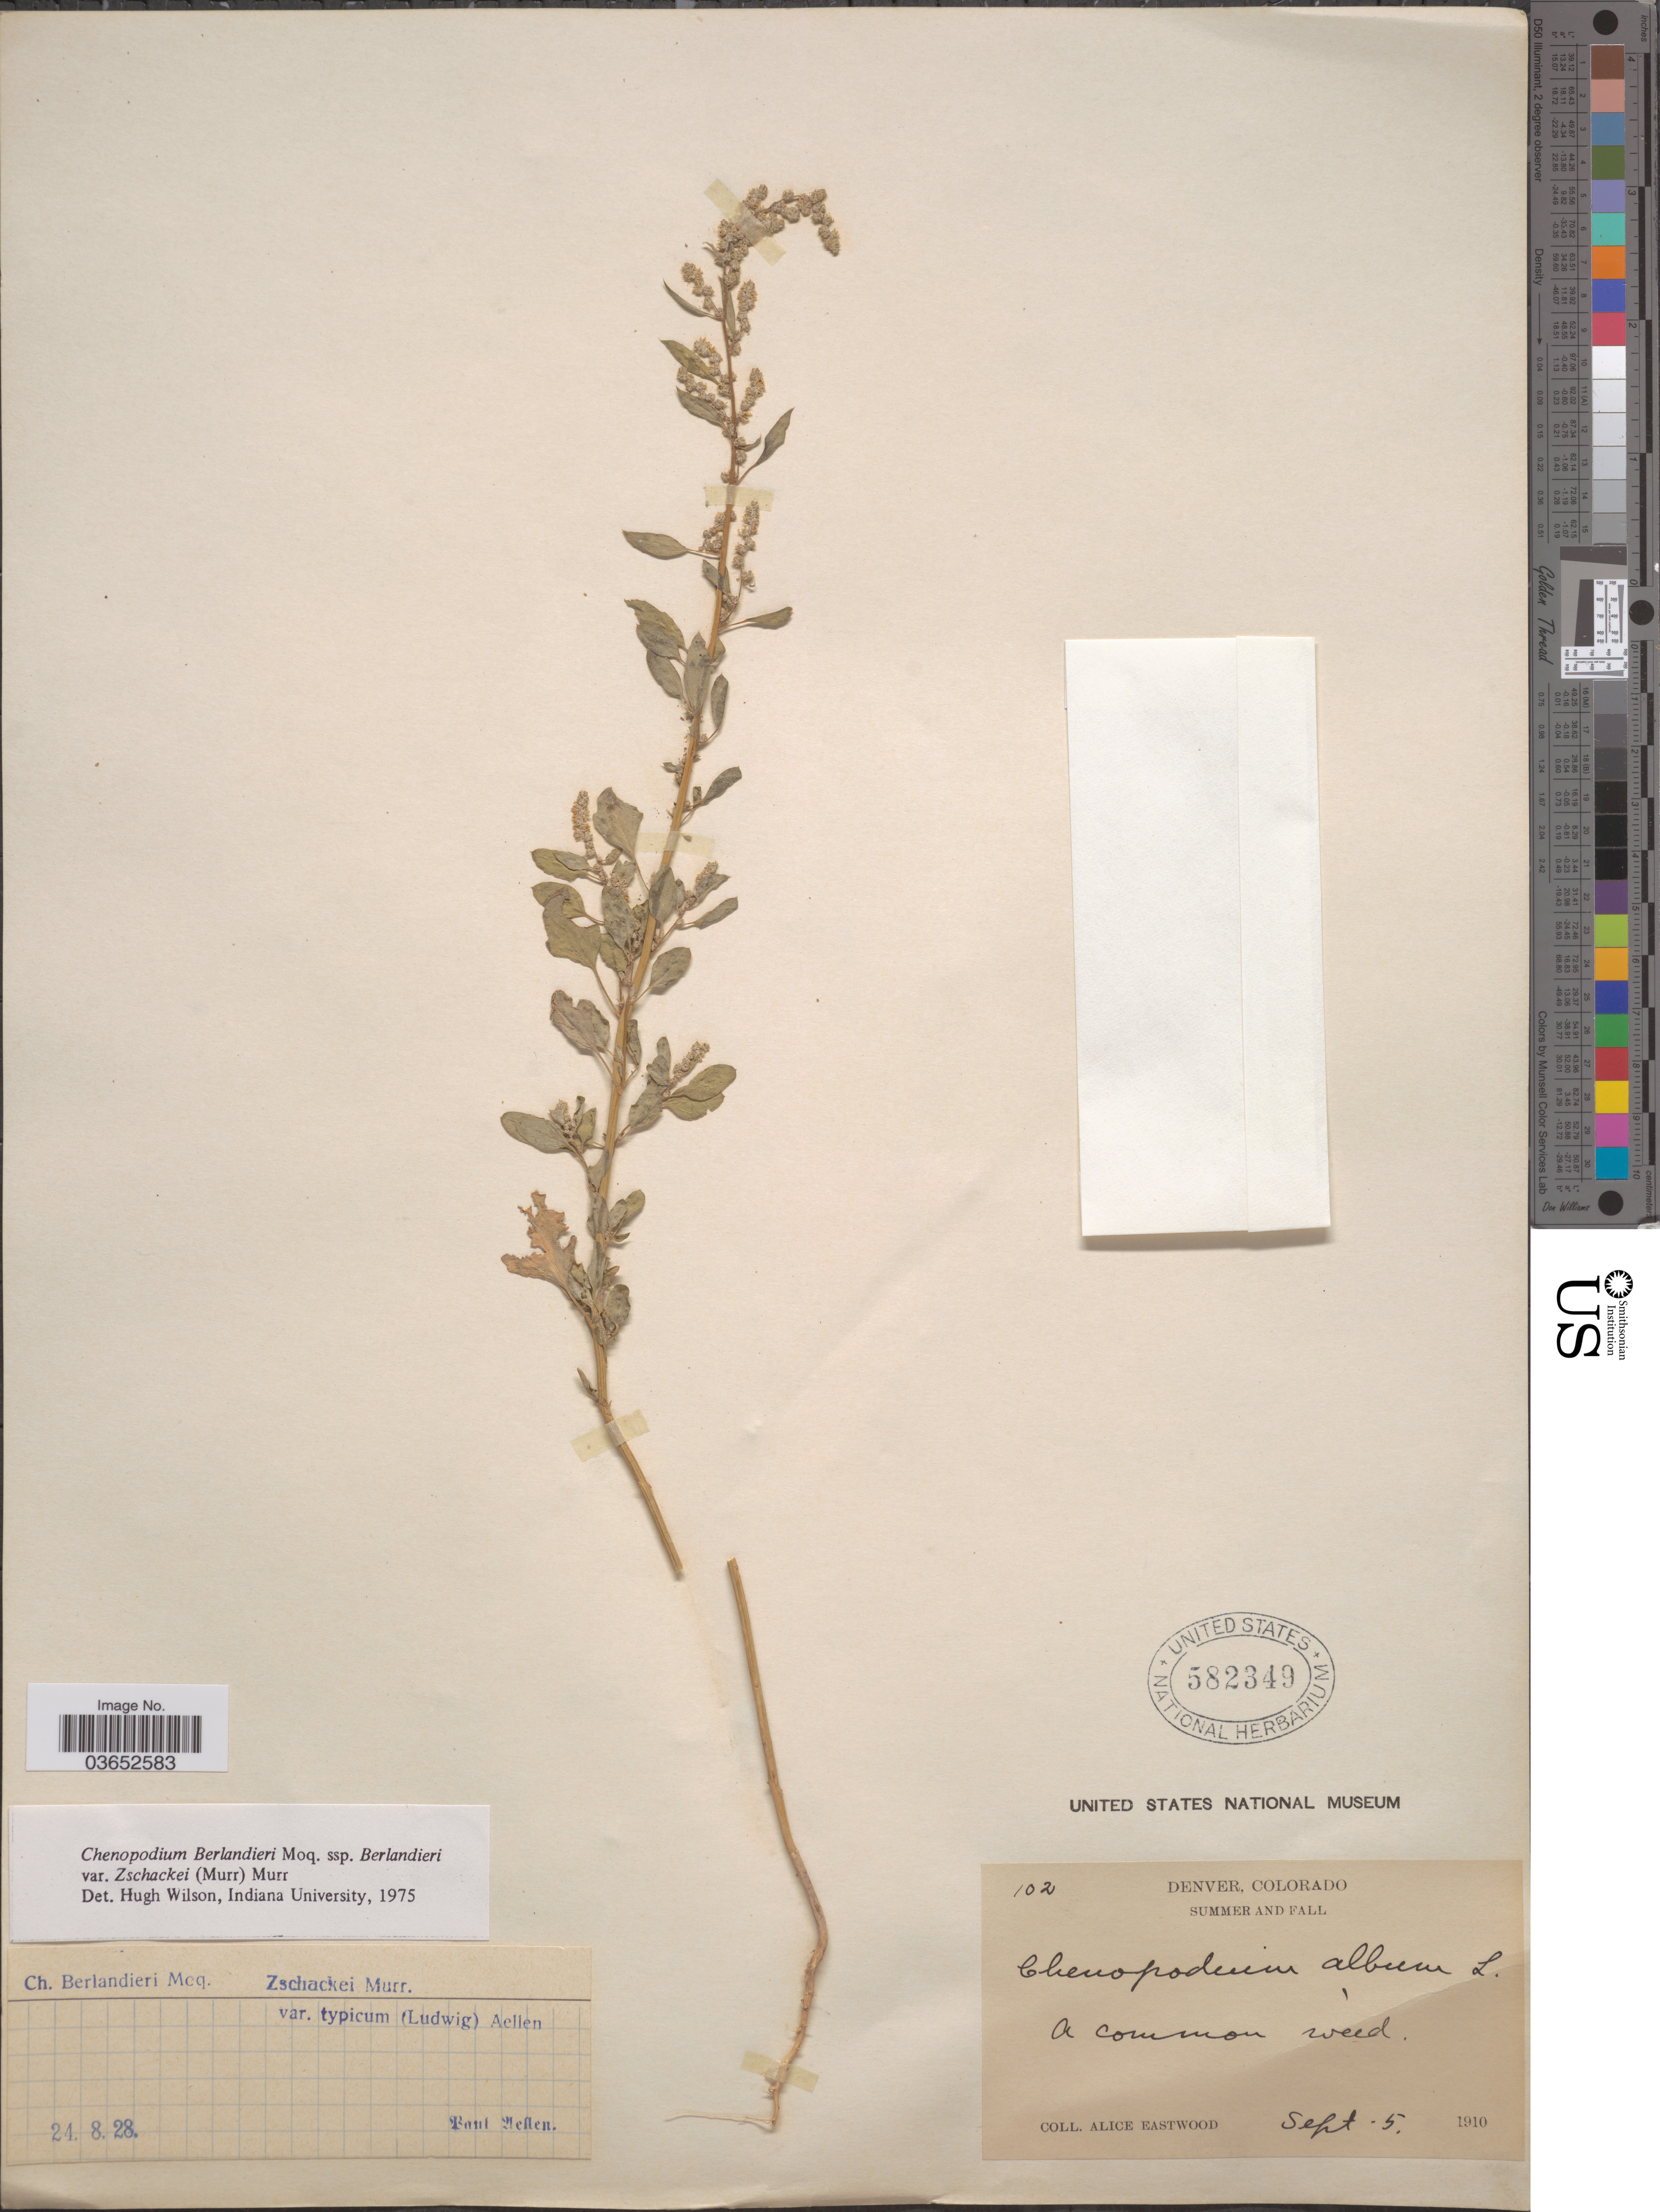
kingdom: Plantae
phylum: Tracheophyta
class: Magnoliopsida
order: Caryophyllales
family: Amaranthaceae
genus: Chenopodium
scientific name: Chenopodium berlandieri var. typicum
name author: A. Ludw. ex Graebn.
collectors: A. Eastwood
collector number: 102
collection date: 1910-09-05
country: United States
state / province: Colorado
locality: Denver.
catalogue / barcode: US 582349